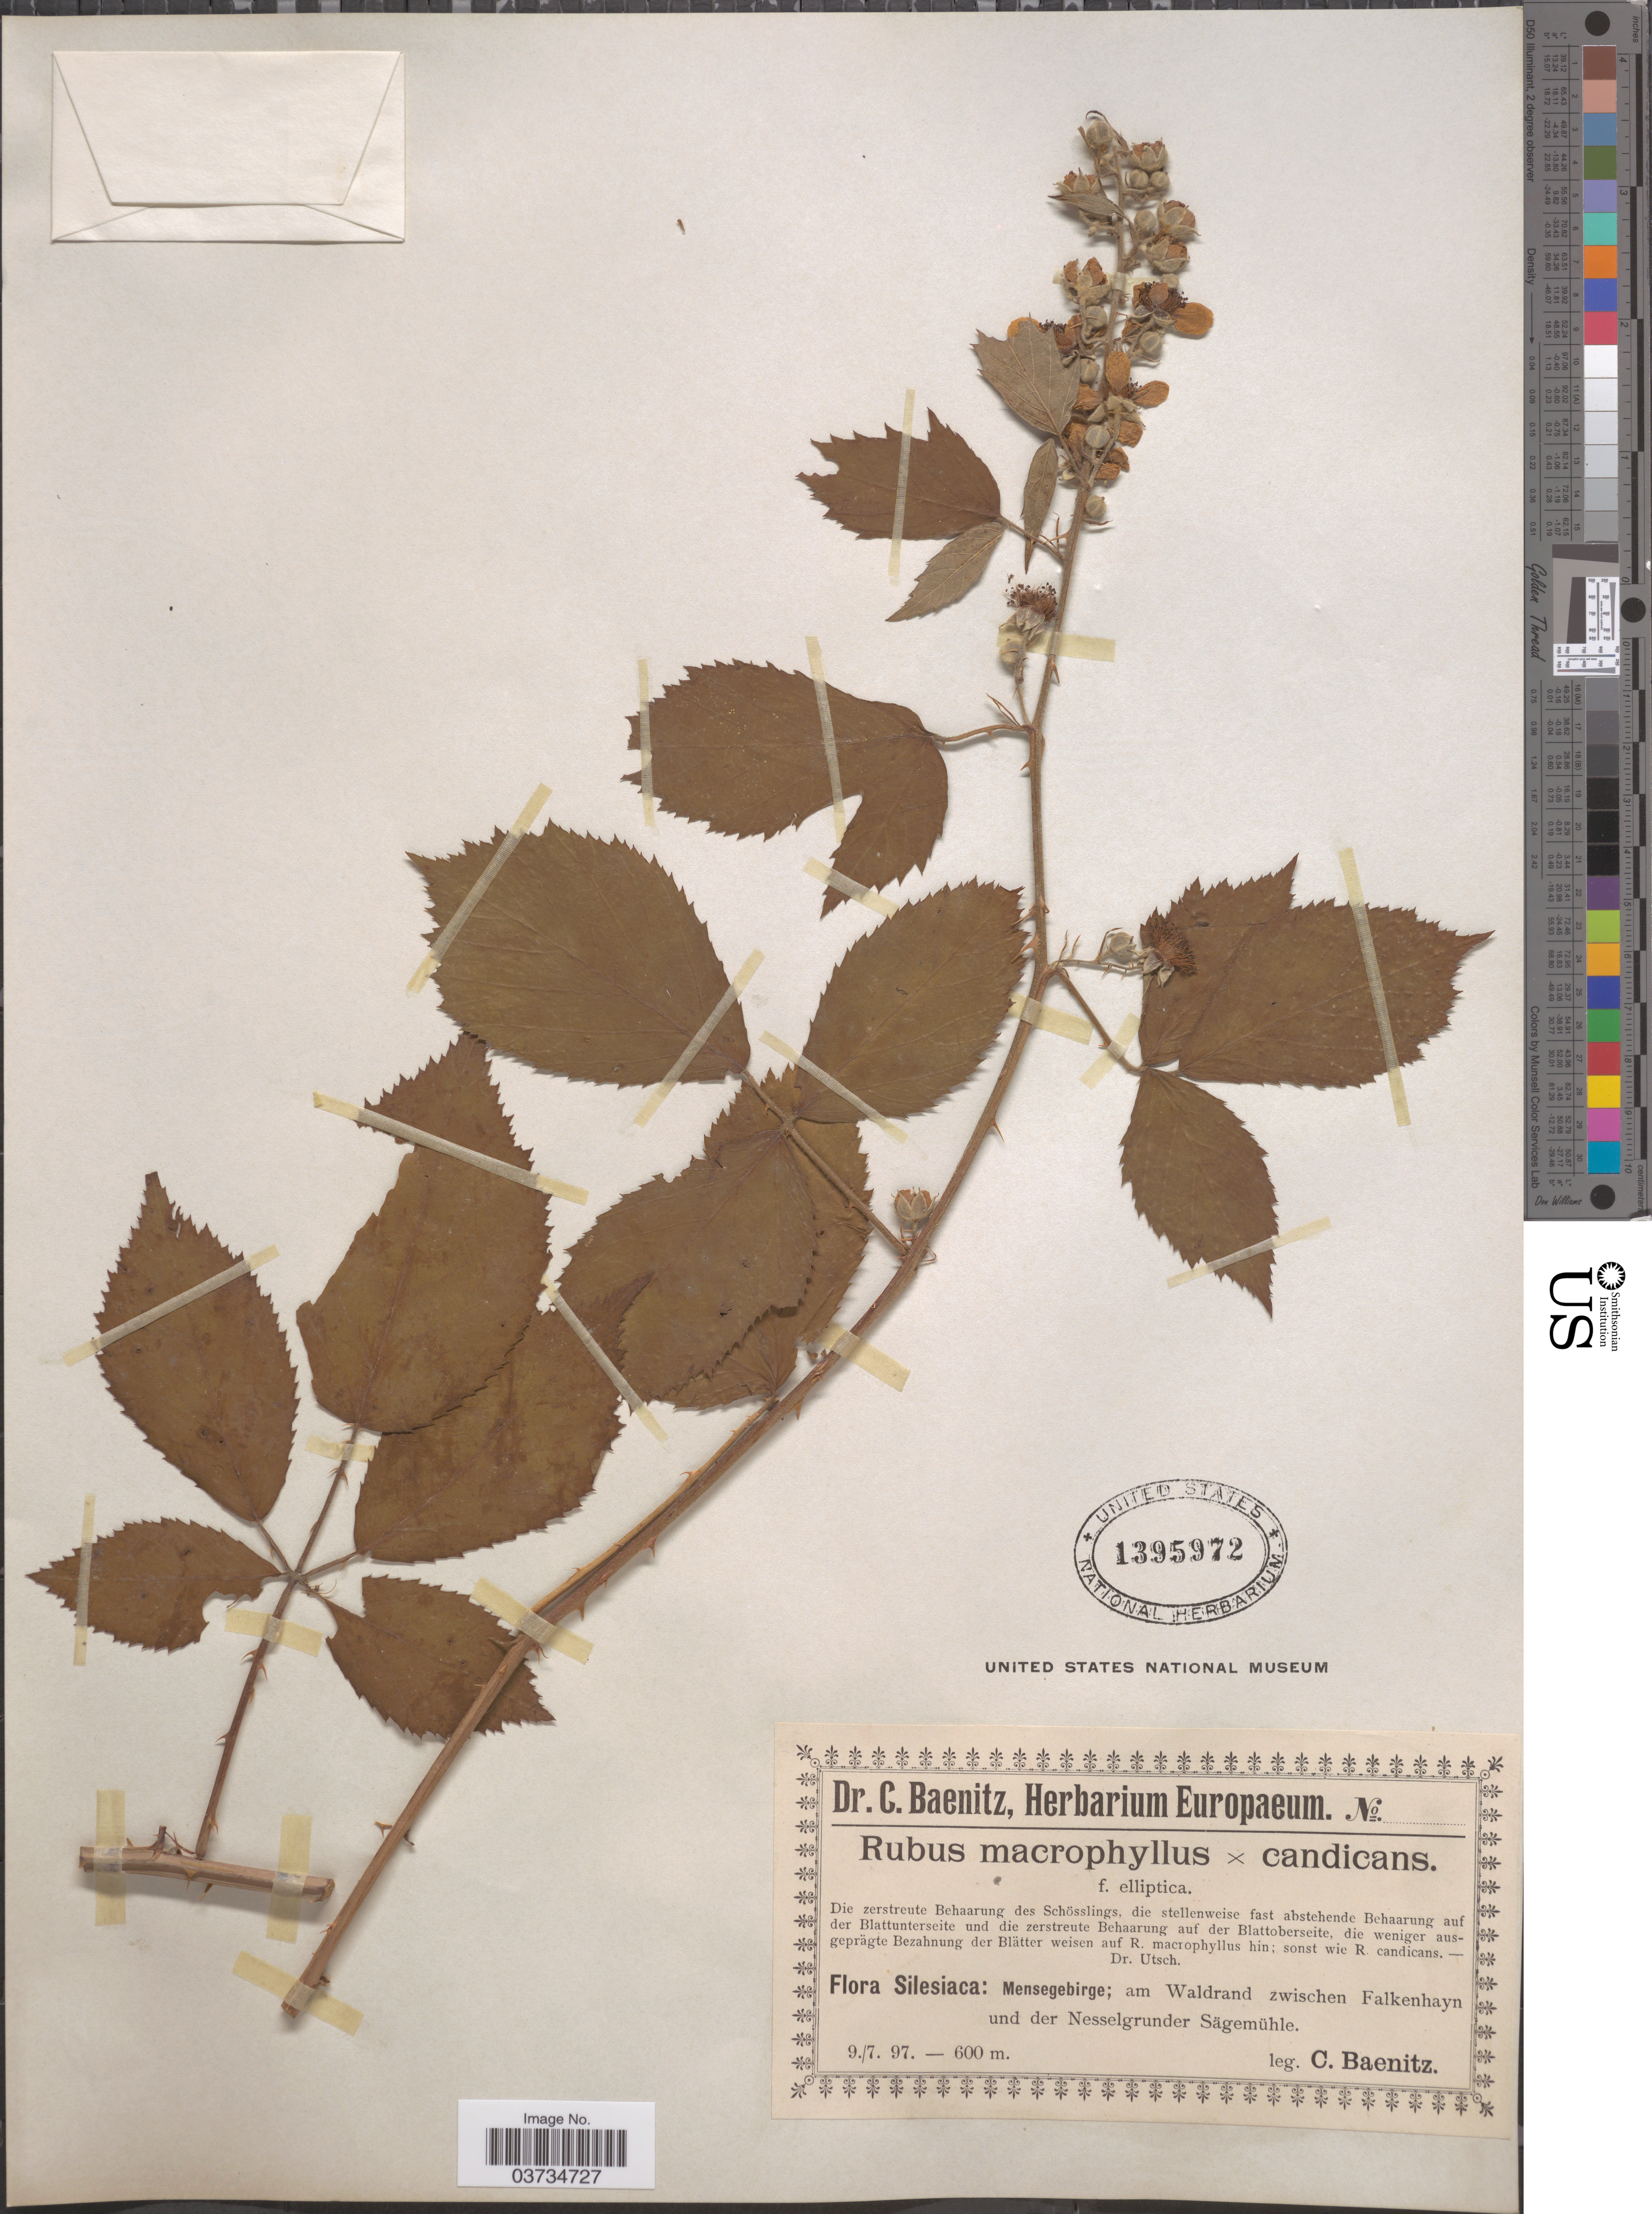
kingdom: Plantae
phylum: Tracheophyta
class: Magnoliopsida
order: Rosales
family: Rosaceae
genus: Rubus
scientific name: Rubus macrophyllus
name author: Weihe & Nees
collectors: C. G. Baenitz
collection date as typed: Transcribed d/m/y: 9/7/97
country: Poland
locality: Silesiaca: Mensegebirge; am Waldrand zwischen Falkenhayn und der Nesselgrunder Sägemühle.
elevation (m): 600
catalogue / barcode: US 1395972